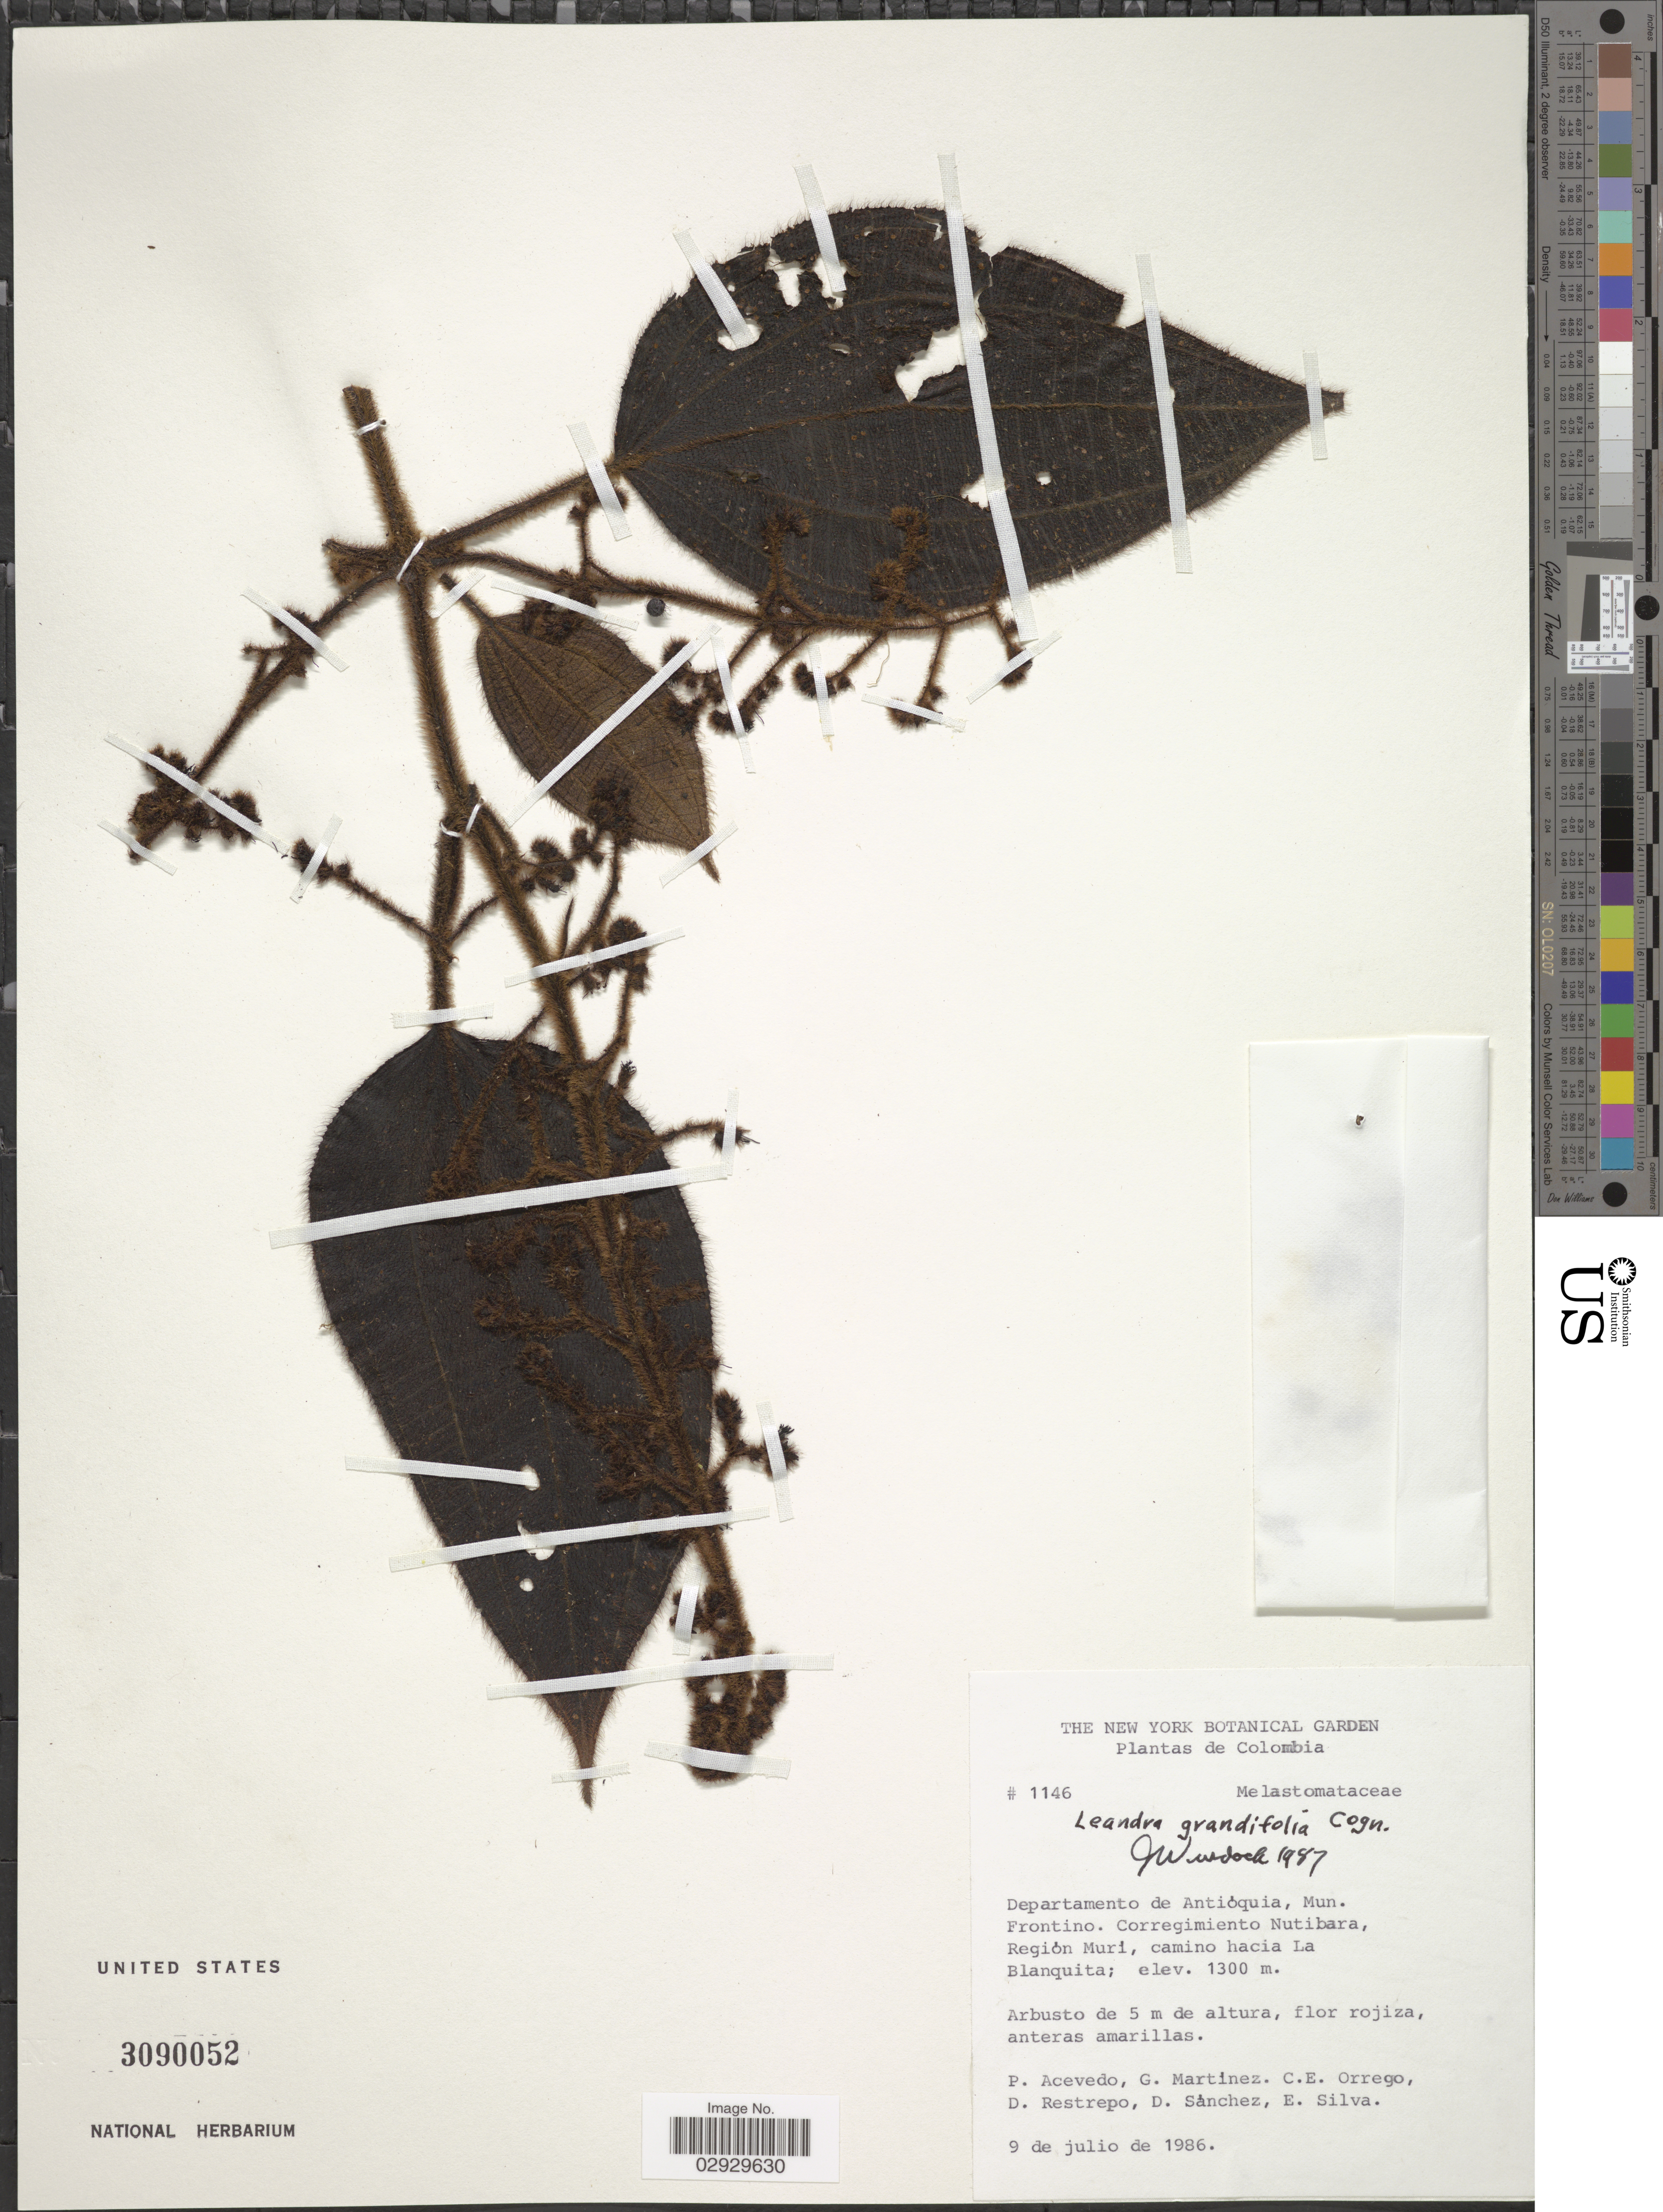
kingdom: Plantae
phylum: Tracheophyta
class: Magnoliopsida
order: Myrtales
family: Melastomataceae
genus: Leandra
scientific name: Leandra grandifolia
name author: Cogn.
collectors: P. Acevedo-Rodr., G. Martinez, C. Orrego, D. Restrepo & et al.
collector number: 1146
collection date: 1986-07-09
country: Colombia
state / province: Antioquia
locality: Departamento de Antióquia, Mun. Frontino. Corregimiento Nutibara, Región Muri, camino hacia La Blanquita.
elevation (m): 1300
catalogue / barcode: US 3090052